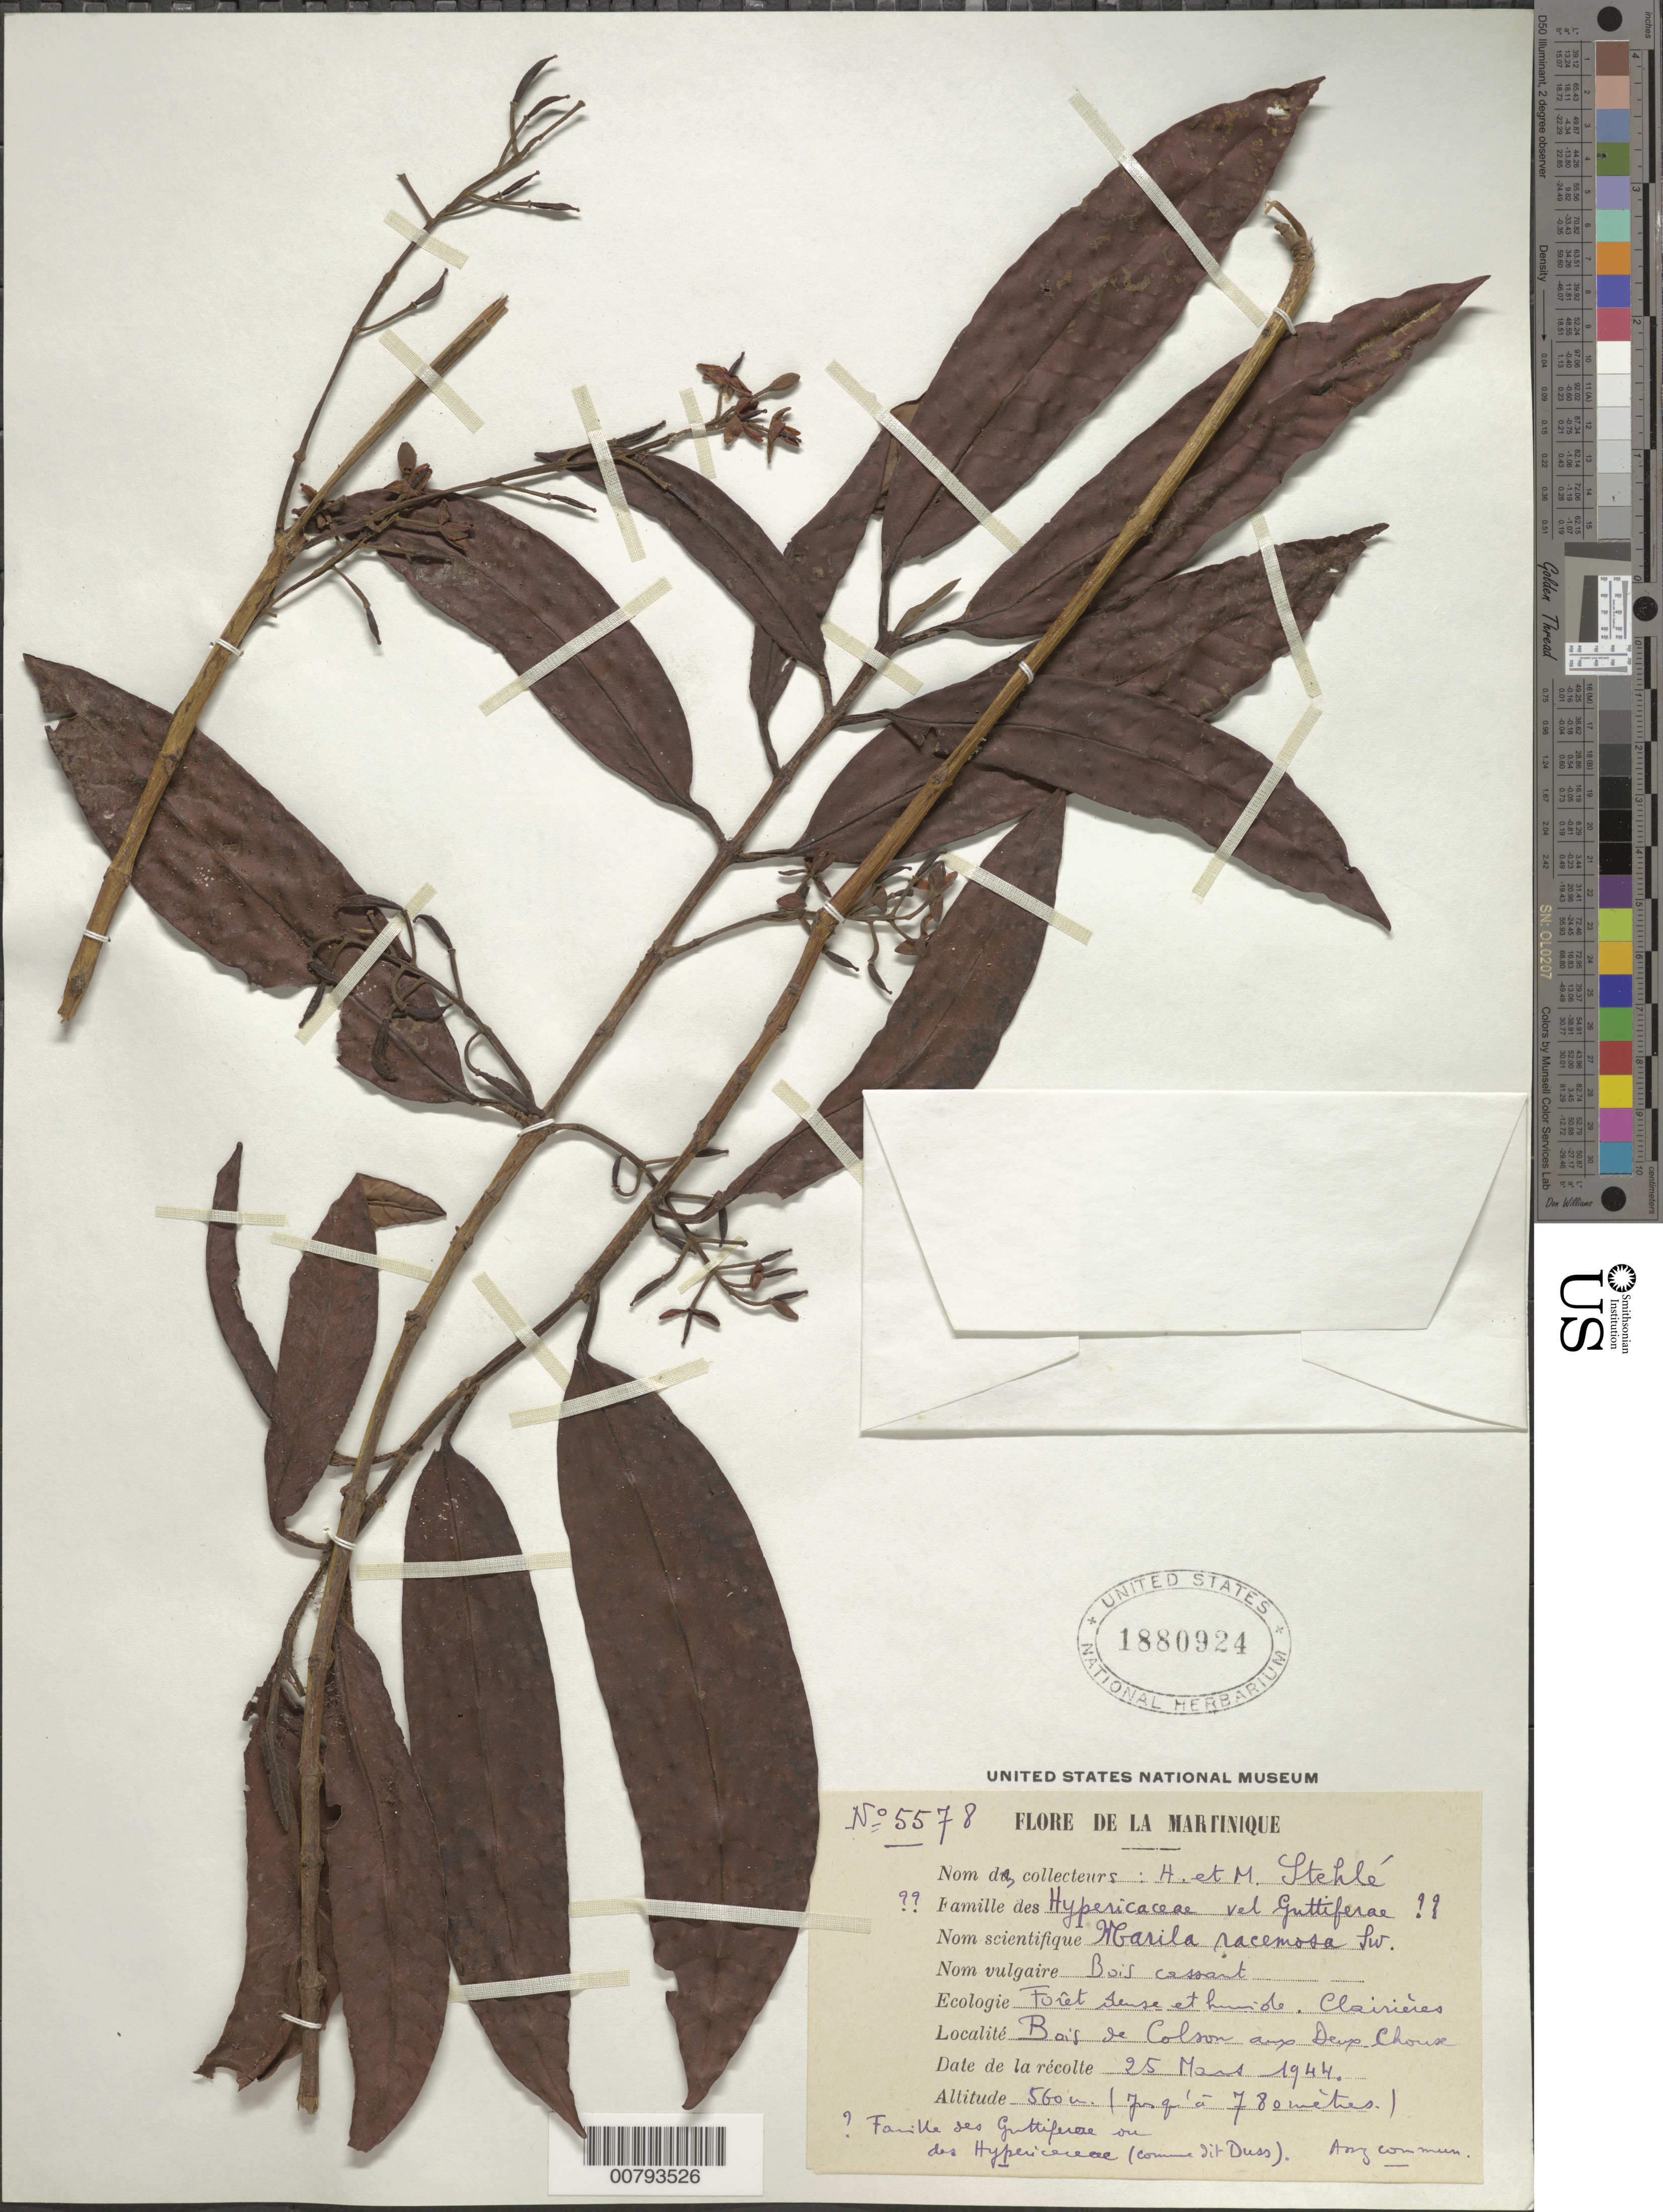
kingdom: Plantae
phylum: Tracheophyta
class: Magnoliopsida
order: Malpighiales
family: Calophyllaceae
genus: Marila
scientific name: Marila racemosa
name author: Sw.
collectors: H. Stehlé & M. Stehlé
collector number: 5578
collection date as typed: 25 Mar 1944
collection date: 1944-03-25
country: Martinique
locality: Bois de Colson aux Deux Choux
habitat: Clearing in dense rainforest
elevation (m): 560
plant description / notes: Common name: Bois cassant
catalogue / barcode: US 1880924